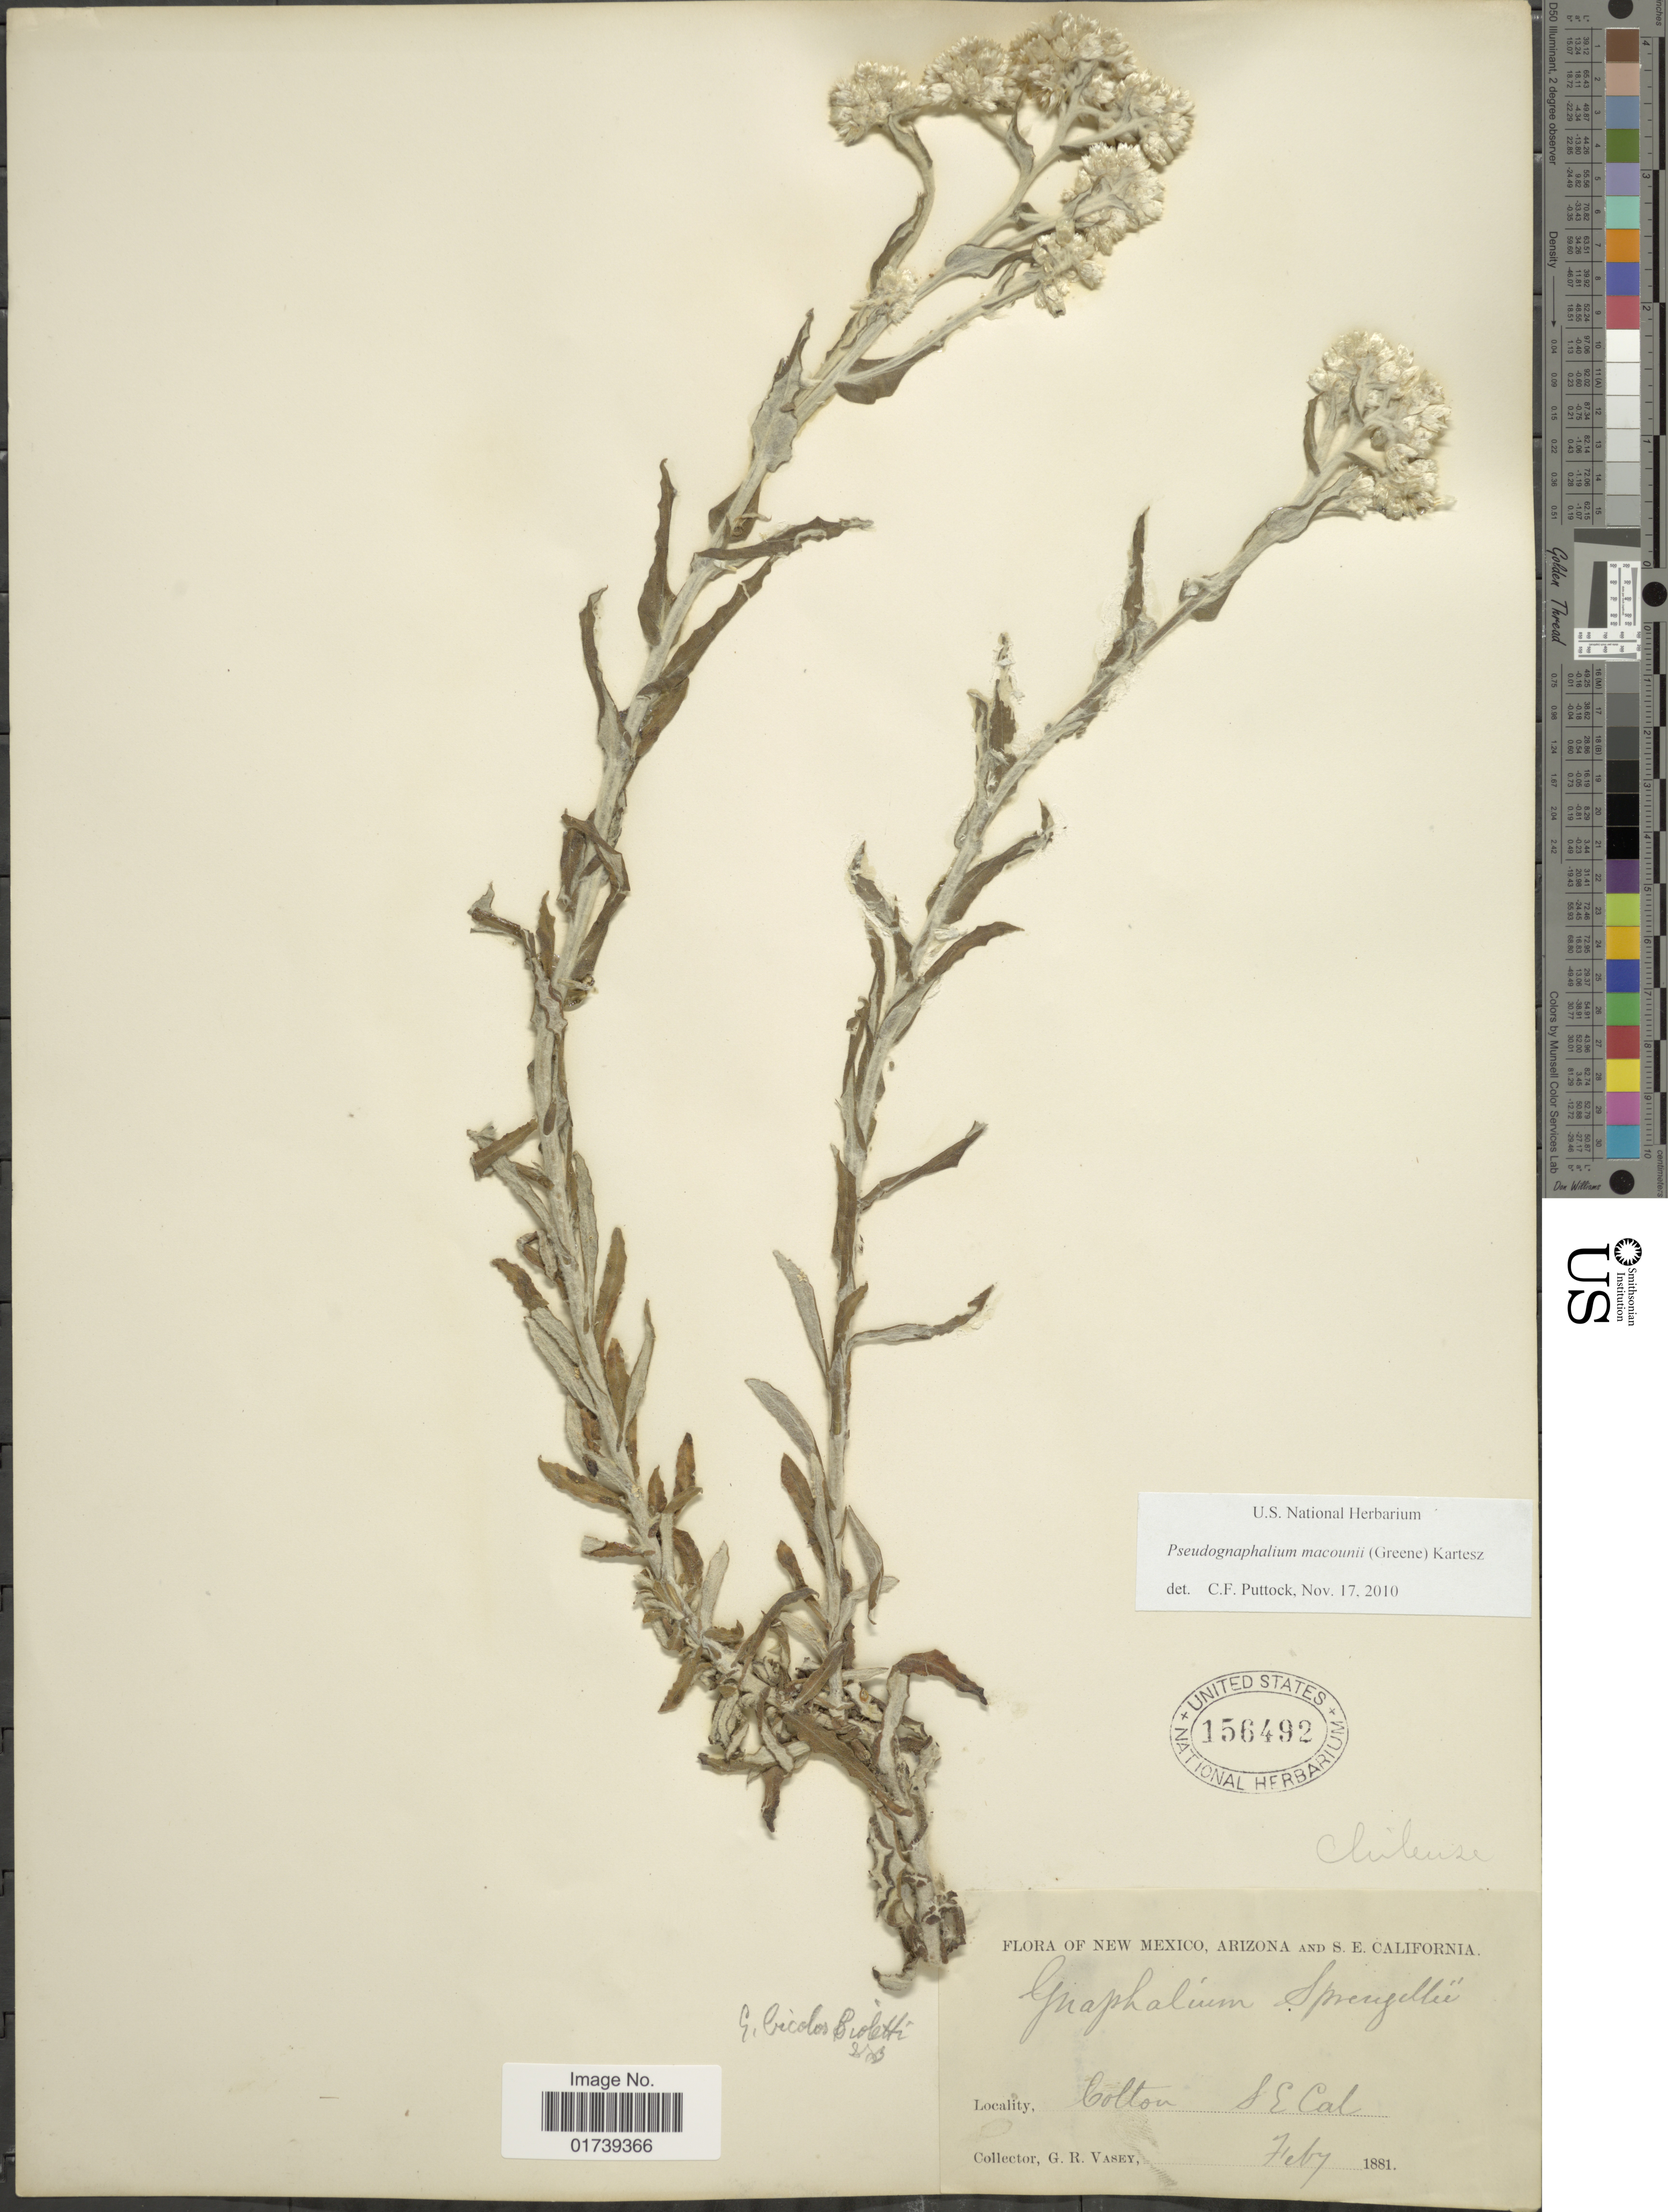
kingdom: Plantae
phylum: Tracheophyta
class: Magnoliopsida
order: Asterales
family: Asteraceae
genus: Pseudognaphalium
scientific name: Pseudognaphalium macounii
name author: (Greene) Kartesz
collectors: G. R. Vasey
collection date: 1881-02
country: United States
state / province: California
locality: Cotton, S. E. Cal.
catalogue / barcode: US 156492